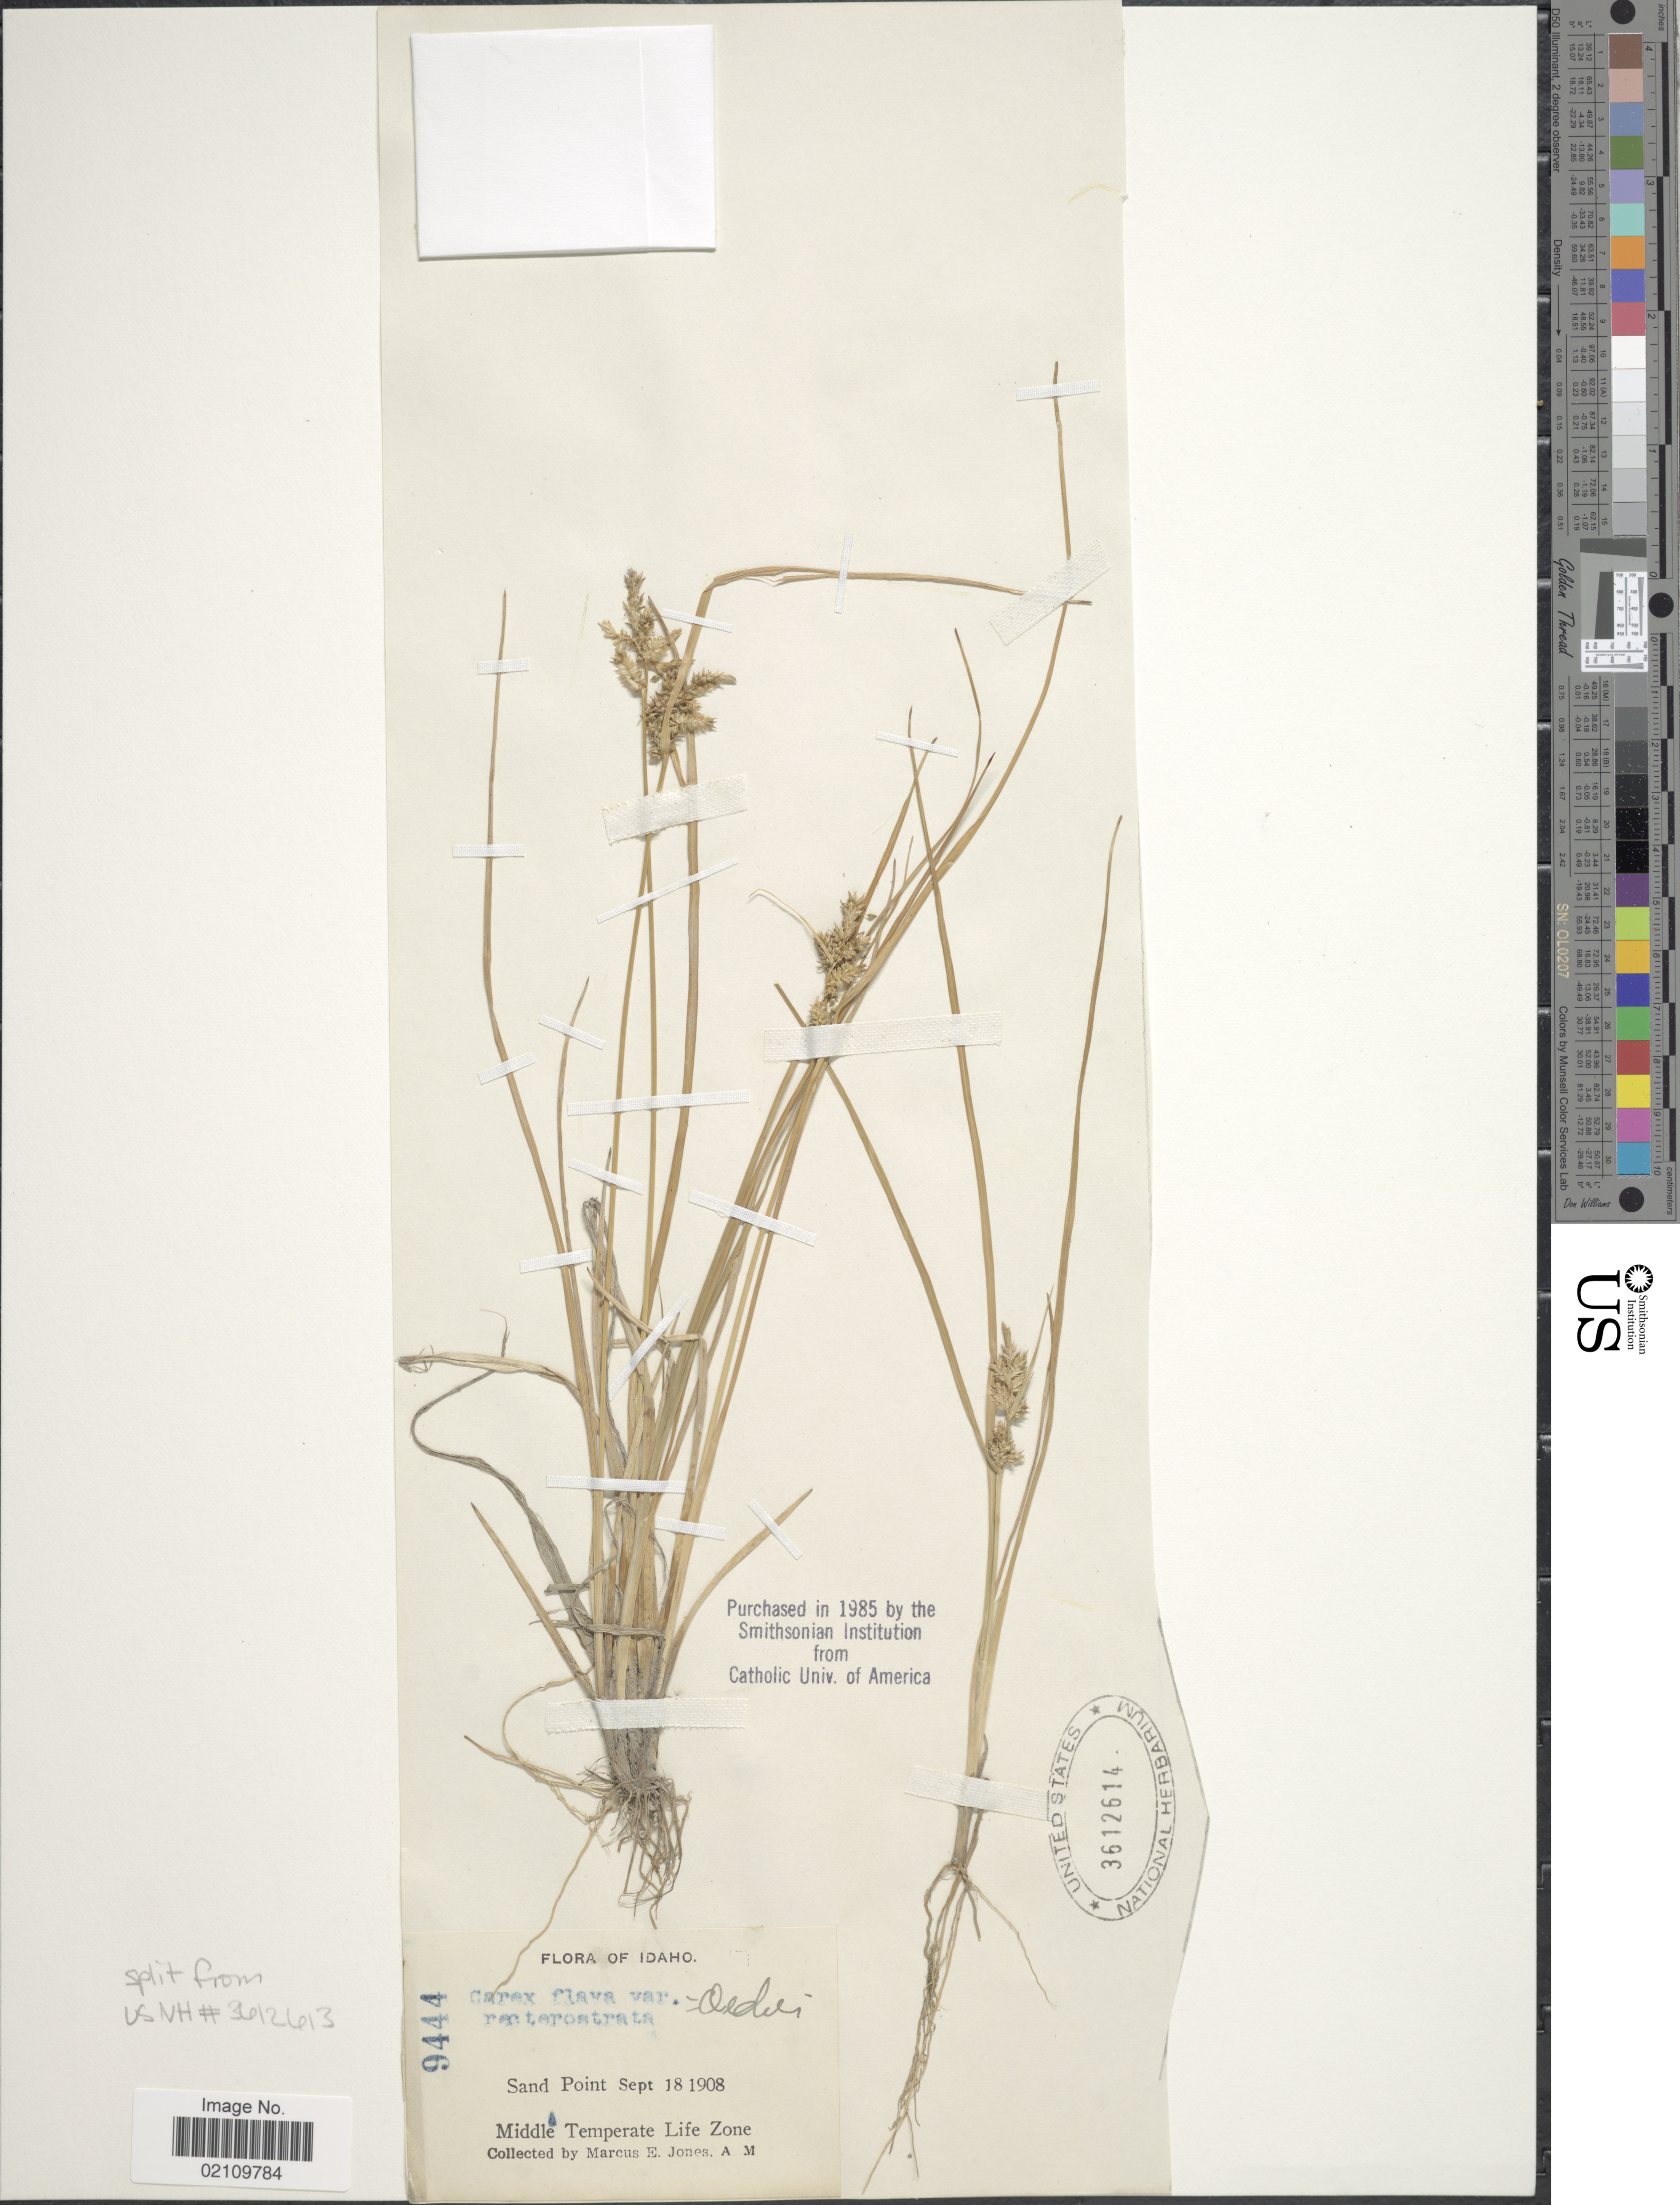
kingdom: Plantae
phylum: Tracheophyta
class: Liliopsida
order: Poales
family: Cyperaceae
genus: Carex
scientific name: Carex flava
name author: L.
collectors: M. E. Jones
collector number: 9444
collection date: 1908-09-18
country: United States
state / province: Idaho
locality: Sand Point. Middle Temperate Life Zone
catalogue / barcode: US 3612614